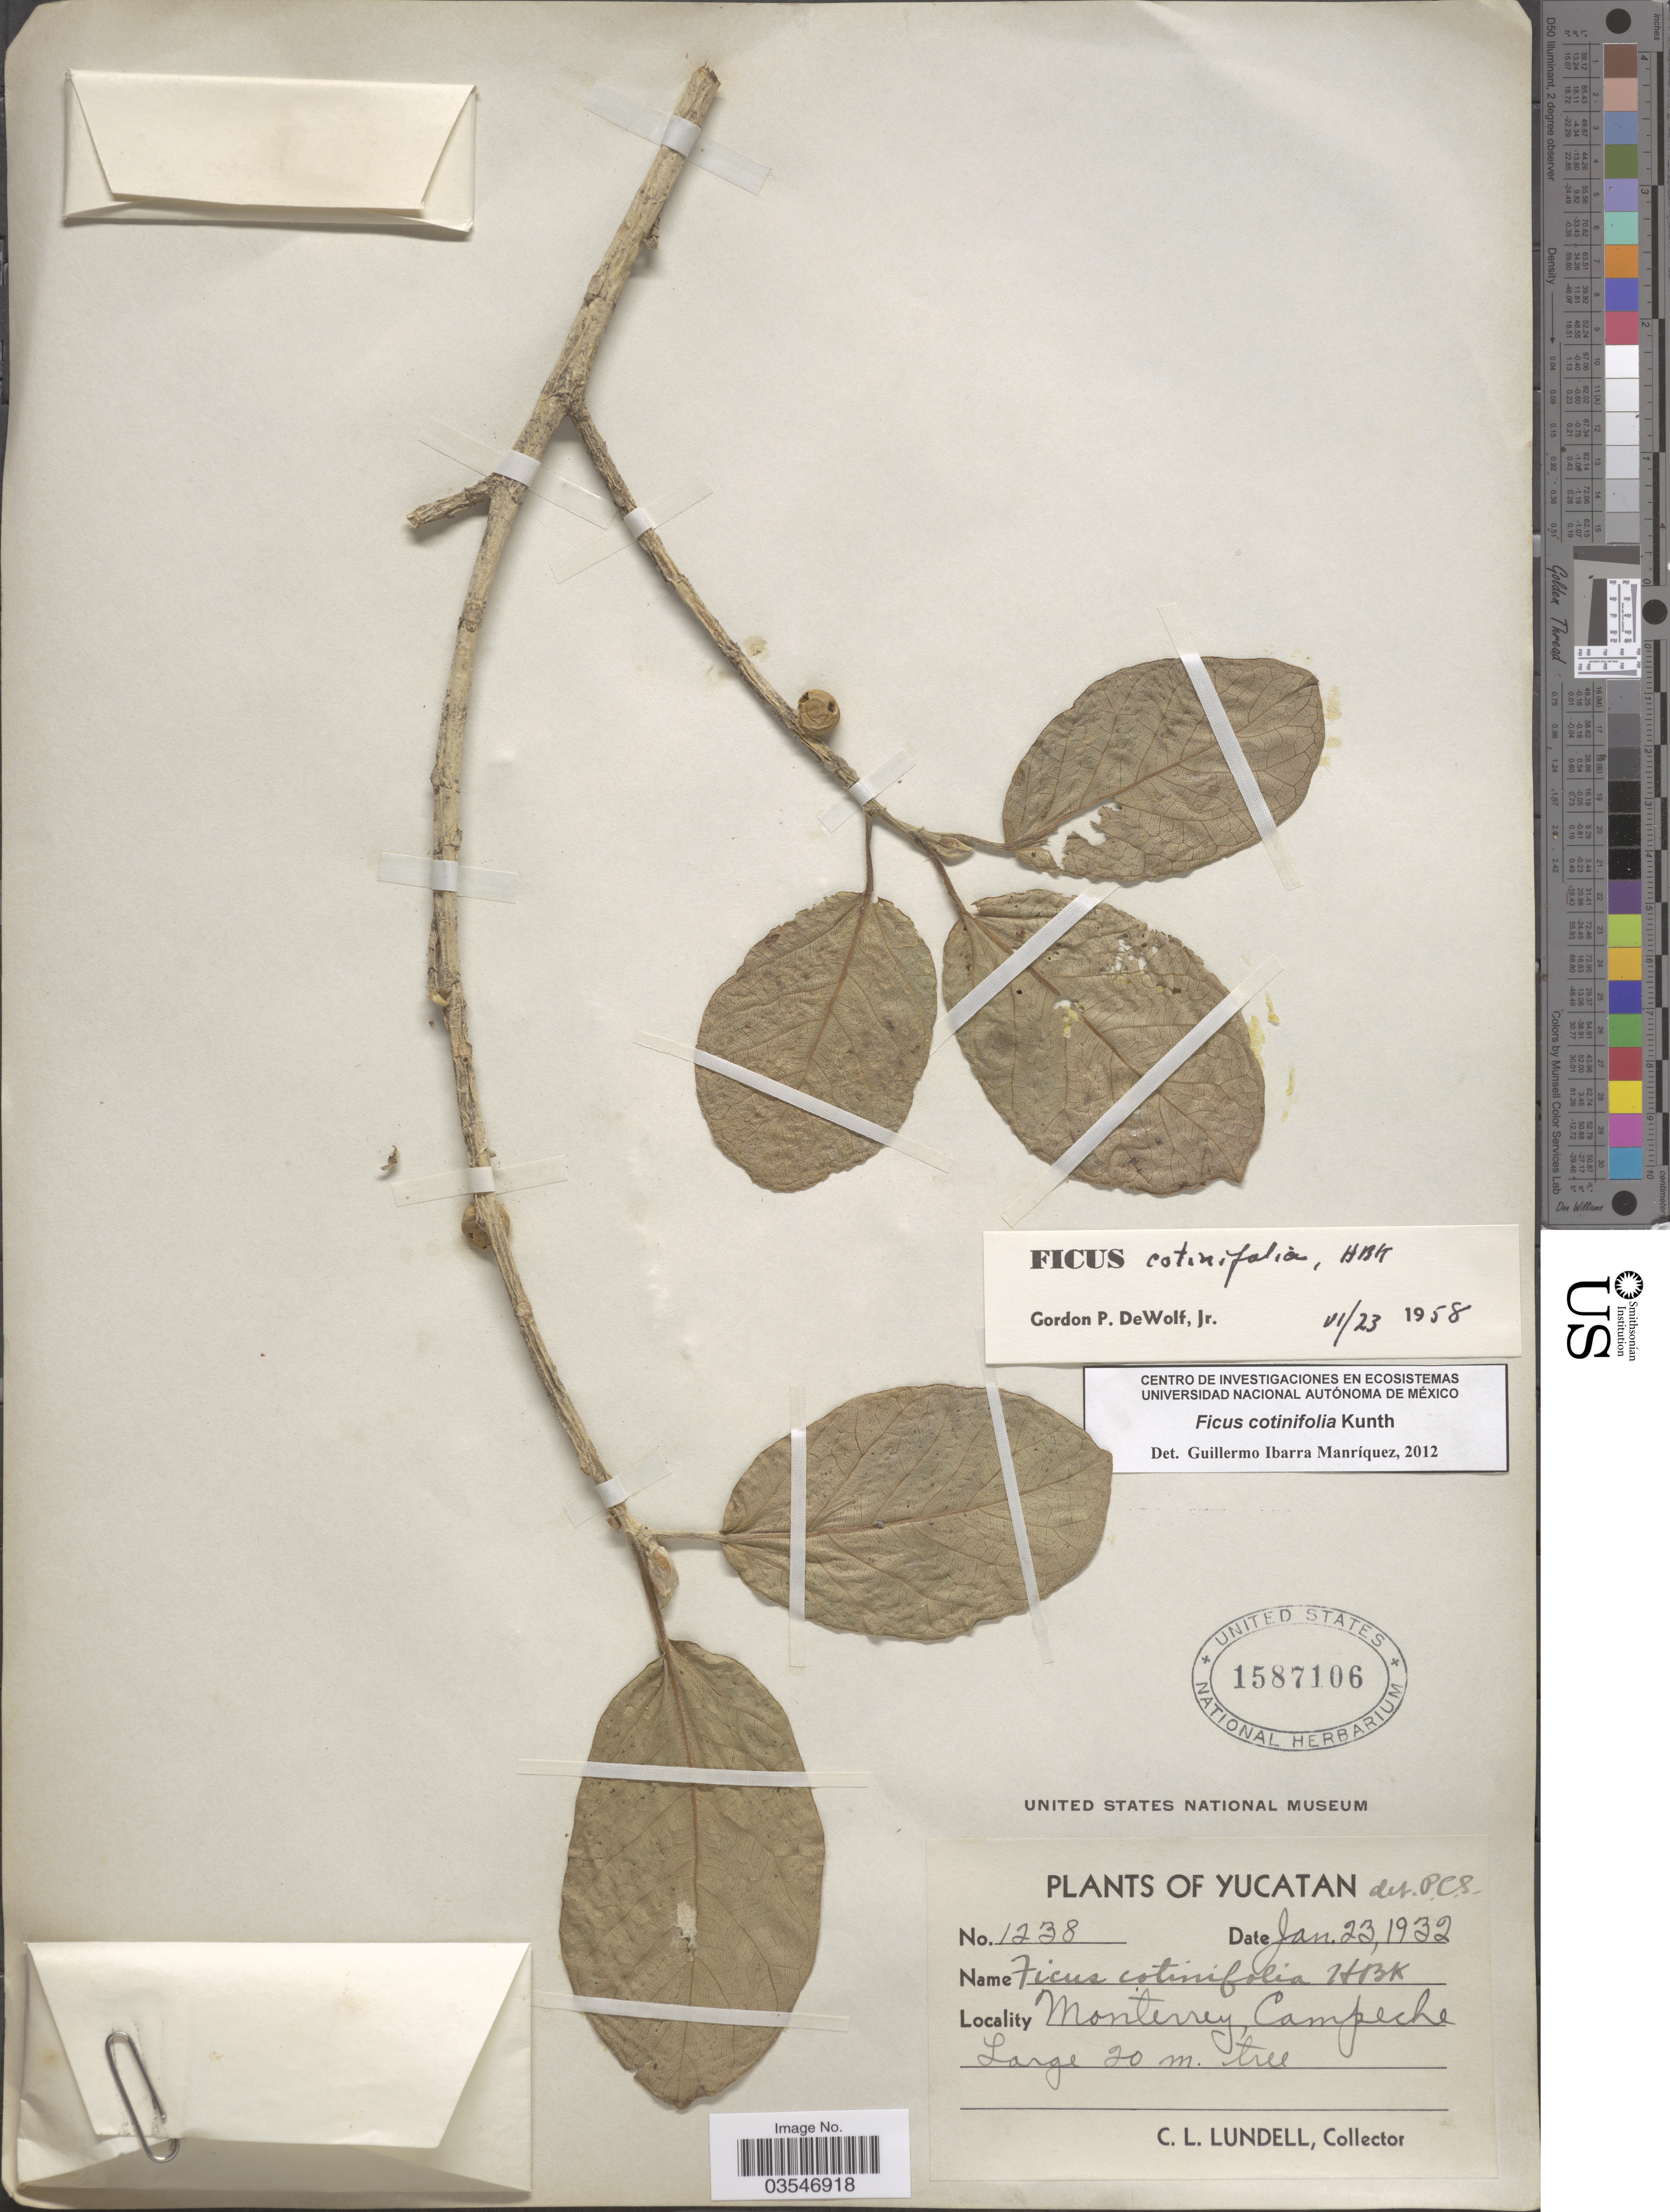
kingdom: Plantae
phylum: Tracheophyta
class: Magnoliopsida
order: Rosales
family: Moraceae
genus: Ficus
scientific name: Ficus cotinifolia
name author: Kunth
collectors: C. L. Lundell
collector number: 1238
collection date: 1932-01-23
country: Mexico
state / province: Campeche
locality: Monterrey, Campeche.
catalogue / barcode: US 1587106